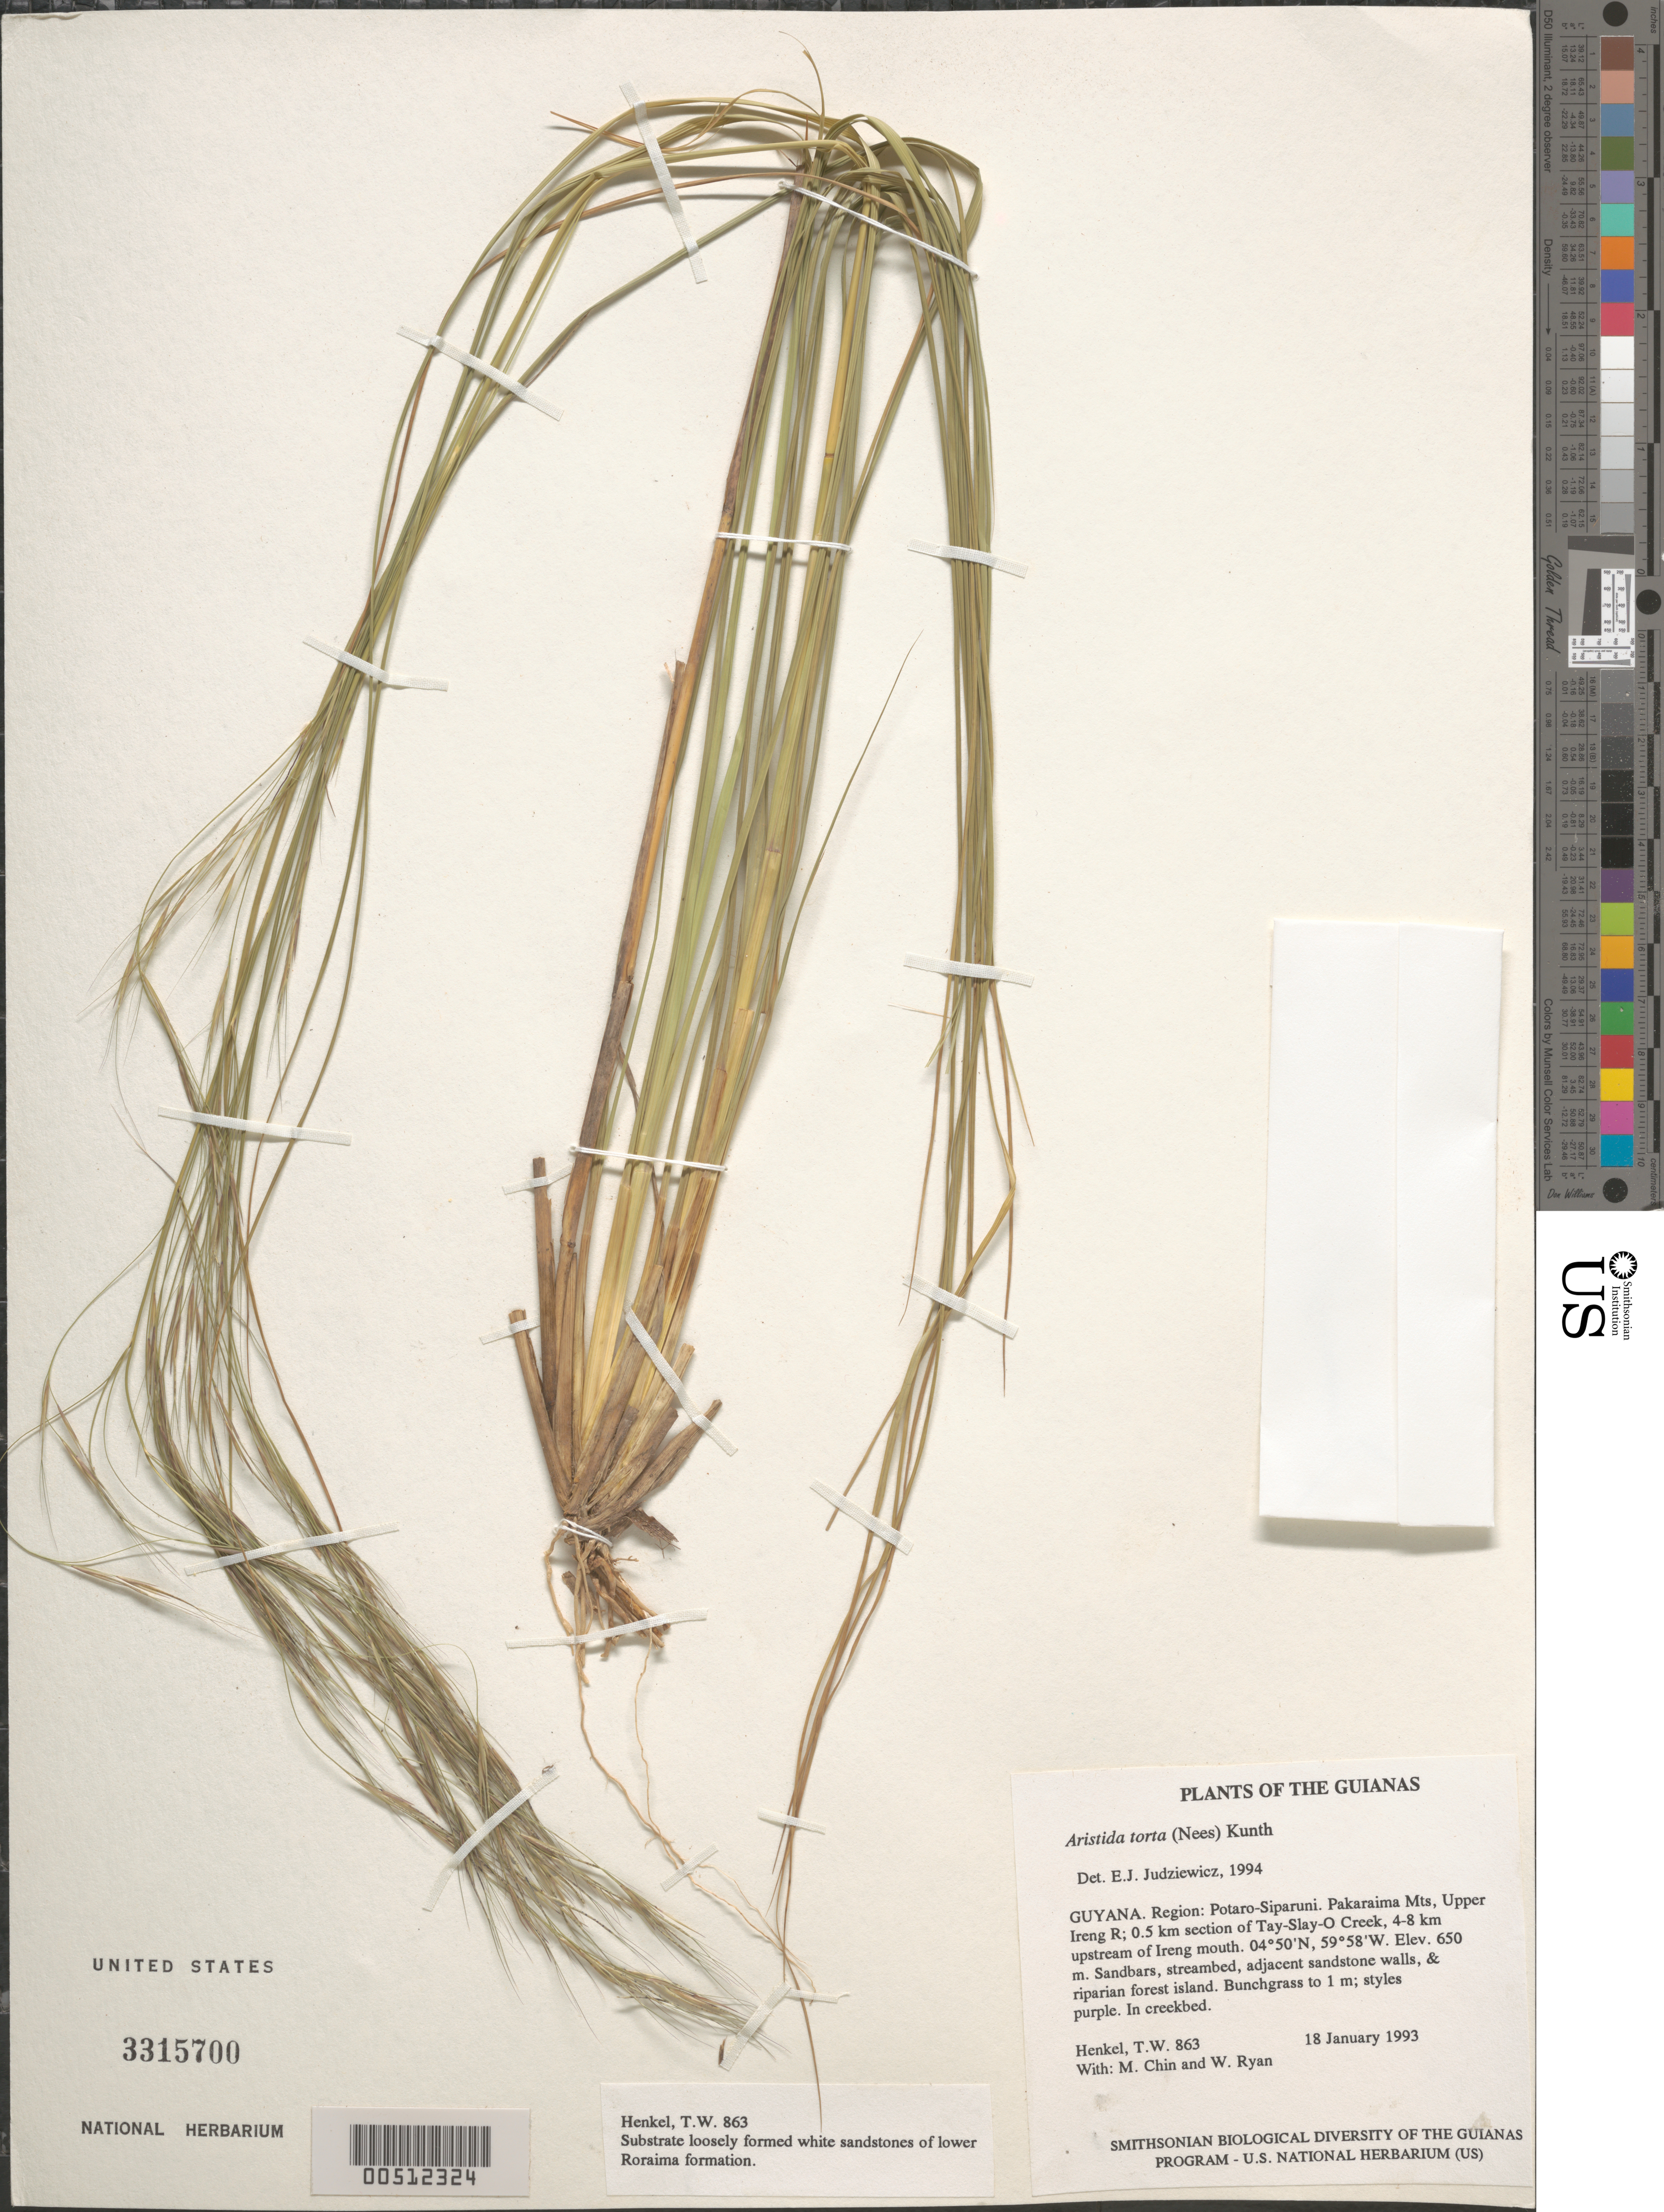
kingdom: Plantae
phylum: Tracheophyta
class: Liliopsida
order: Poales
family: Poaceae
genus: Aristida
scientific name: Aristida torta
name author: (Nees) Kunth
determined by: Judziewicz, E. J.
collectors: T. Henkel, M. Chin & W. Ryan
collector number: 863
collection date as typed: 18 January 1993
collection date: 1993-01-18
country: Guyana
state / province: Potaro-Siparuni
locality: Pakaraima Mts, Upper Ireng R; 0.5 km section of Tay-Slay-O Creek, 4-8 km upstream of Ireng mouth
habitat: Sandbars, streambed, adjacent sandstone walls, & riparian forest island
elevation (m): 650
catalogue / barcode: US 3315700